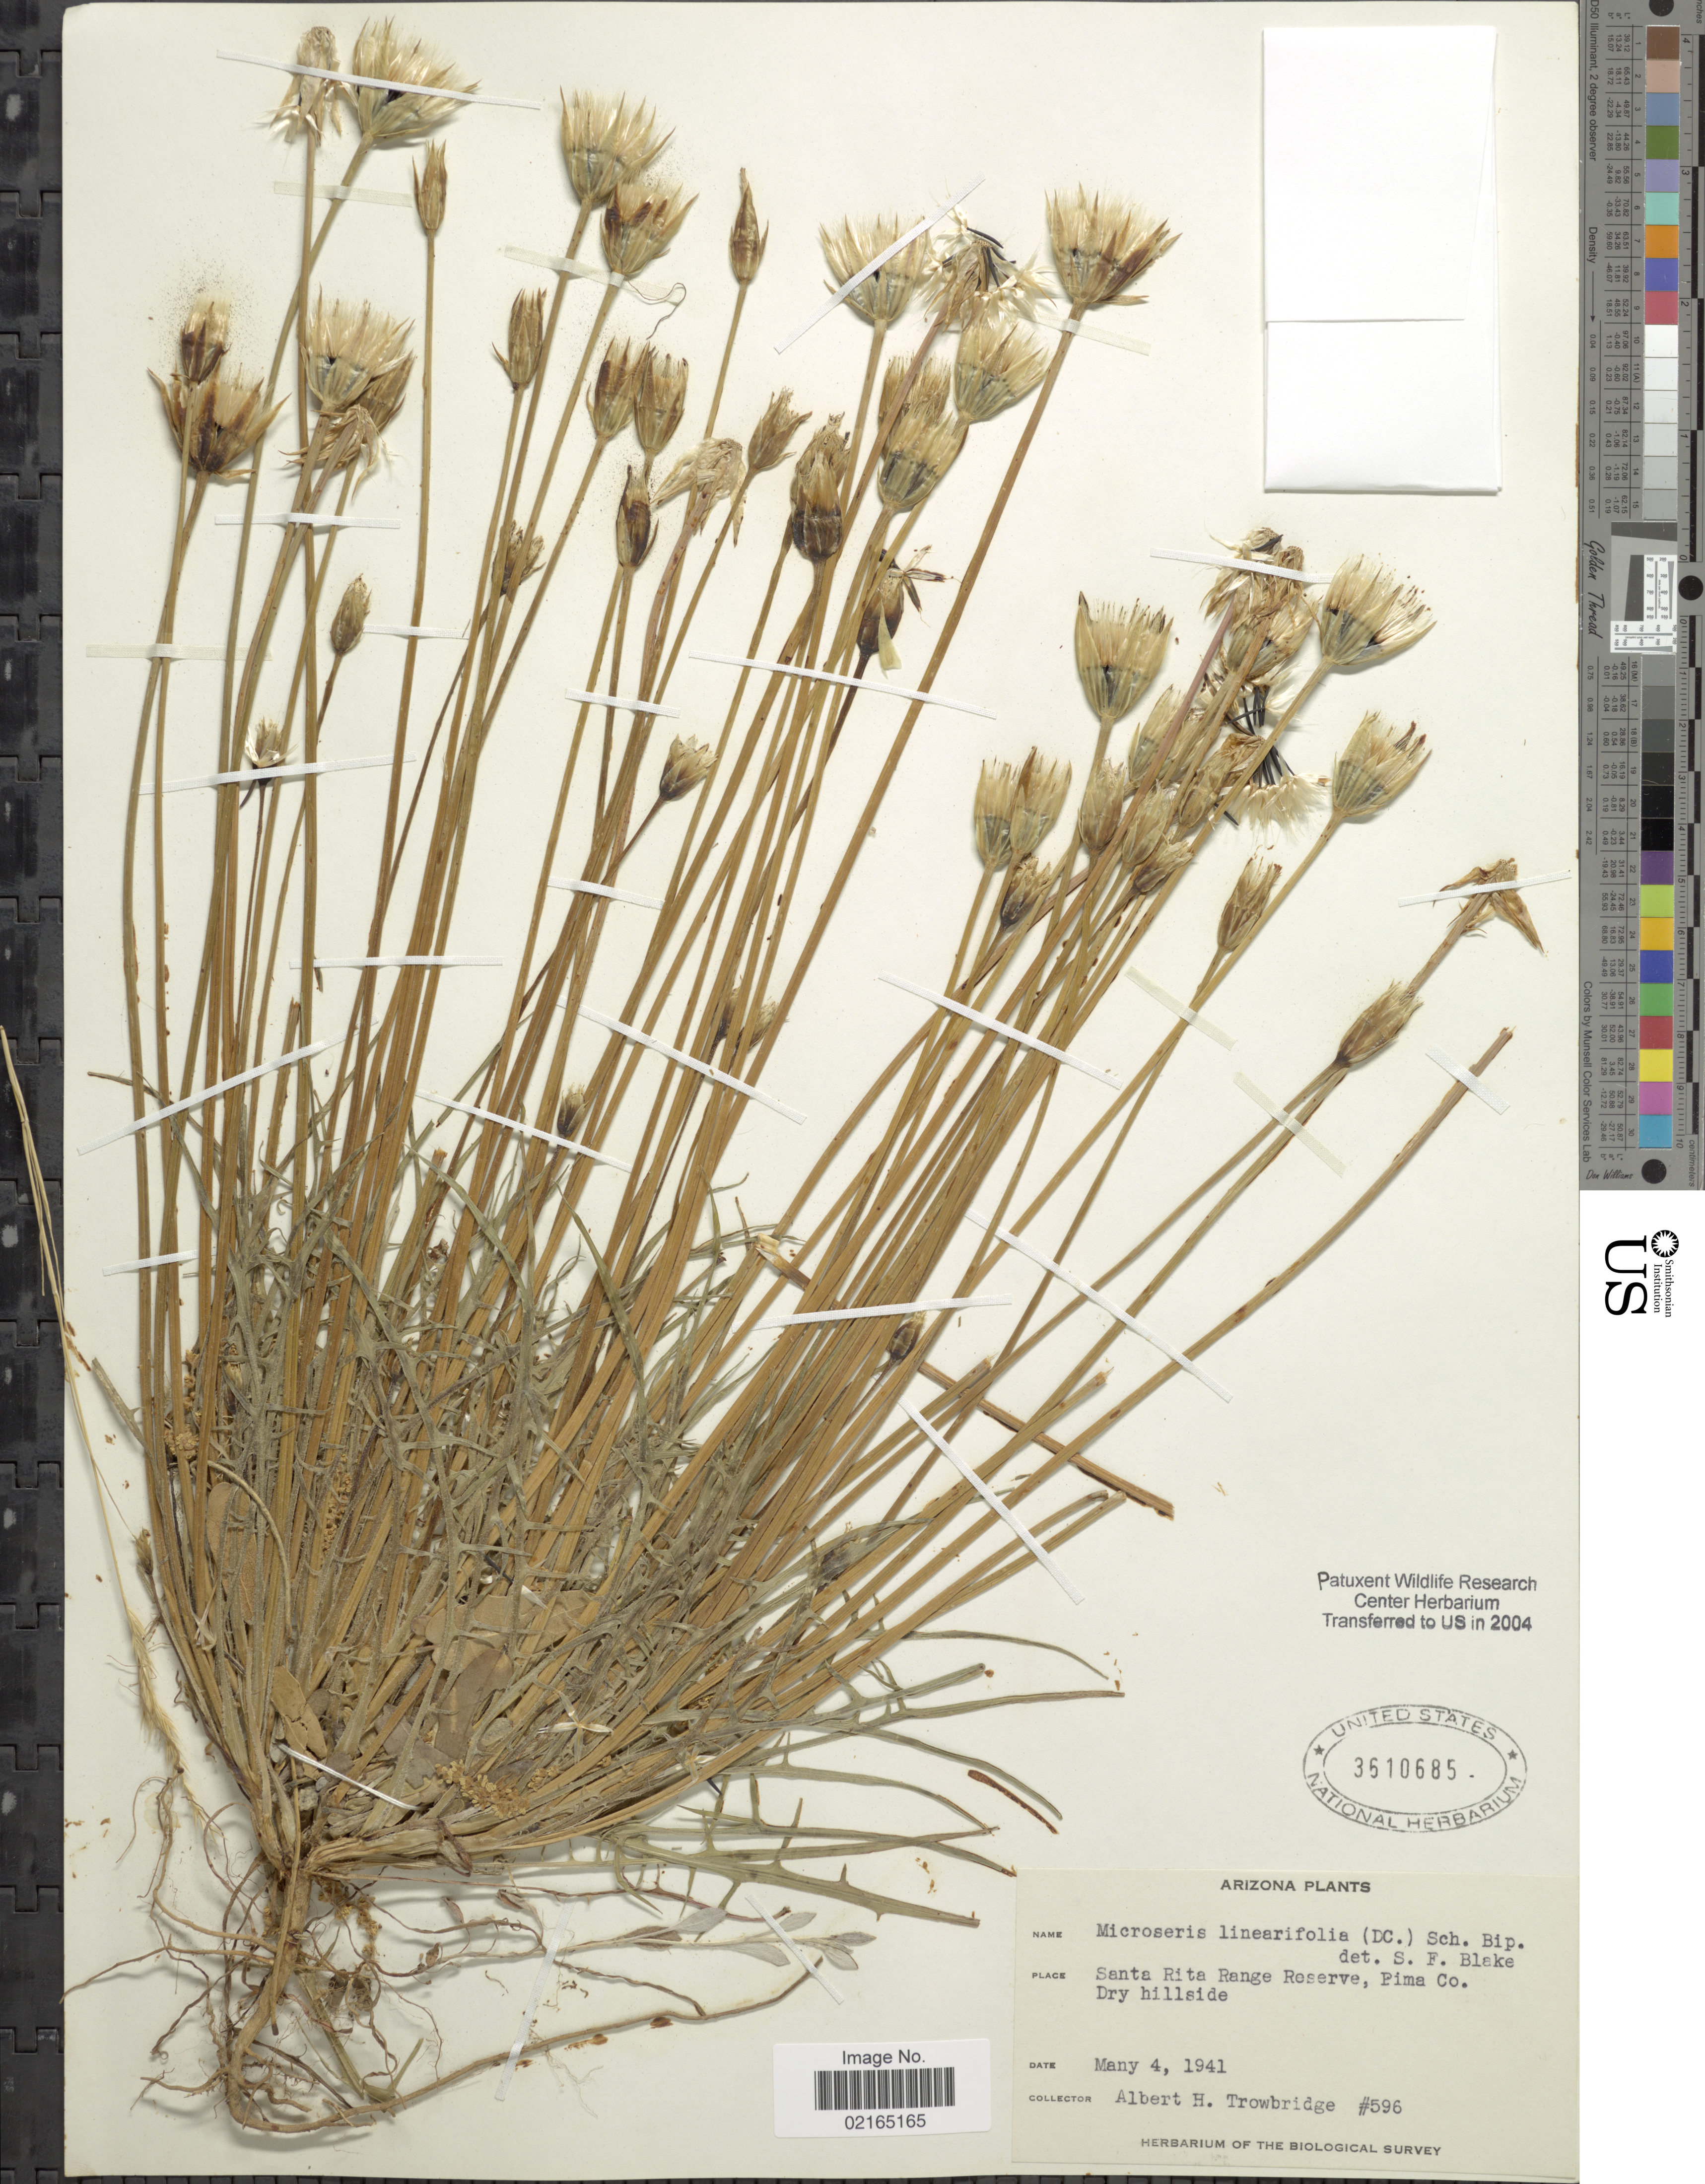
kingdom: Plantae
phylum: Tracheophyta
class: Magnoliopsida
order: Asterales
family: Asteraceae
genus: Uropappus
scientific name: Uropappus lindleyi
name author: (DC.) Nutt.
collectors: A. H. Trowbridge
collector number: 596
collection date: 1941-05-04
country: United States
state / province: Arizona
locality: Santa Rita Range Reserve, Pima Co., dry hillside.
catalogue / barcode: US 3610685